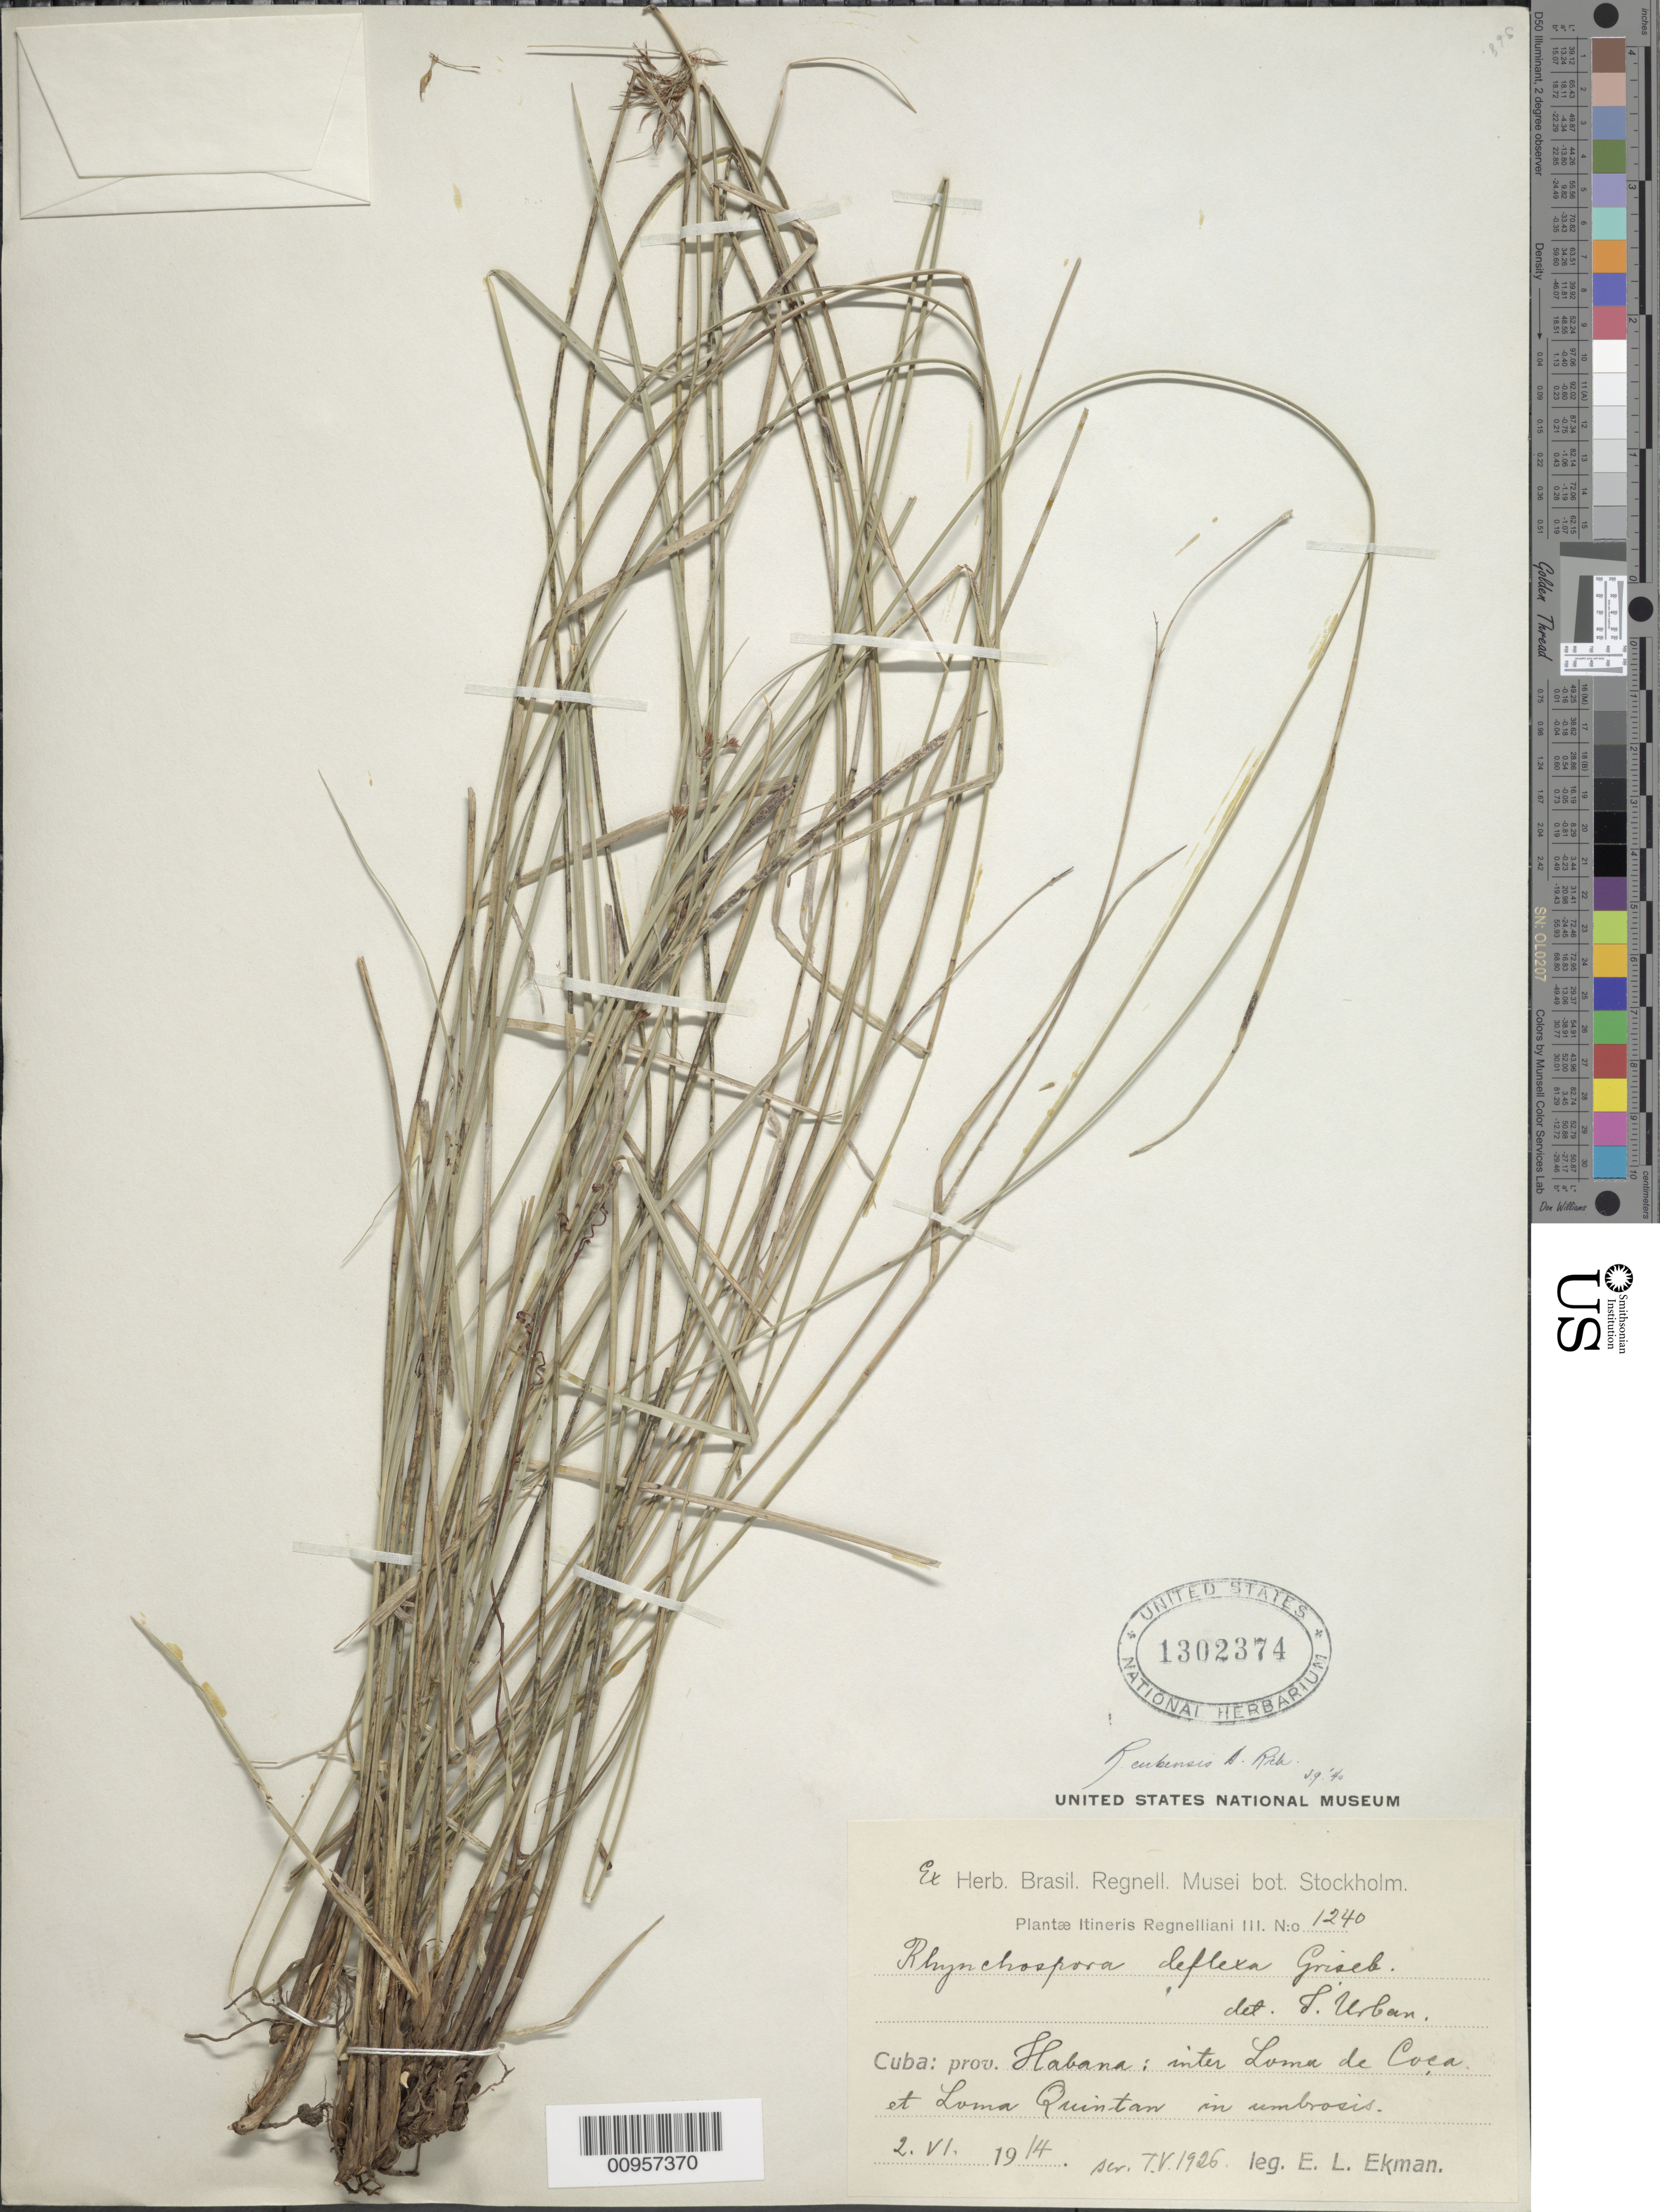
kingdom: Plantae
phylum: Tracheophyta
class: Liliopsida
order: Poales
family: Cyperaceae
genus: Rhynchospora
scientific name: Rhynchospora cubensis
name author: A. Rich.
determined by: Gale, S.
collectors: E. L. Ekman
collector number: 1240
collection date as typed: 02 Jun 1914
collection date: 1914-06-02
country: Cuba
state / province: La Habana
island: Cuba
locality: Inter Loma de Coca et Loma Quintan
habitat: In umbrosis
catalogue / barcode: US 1302374